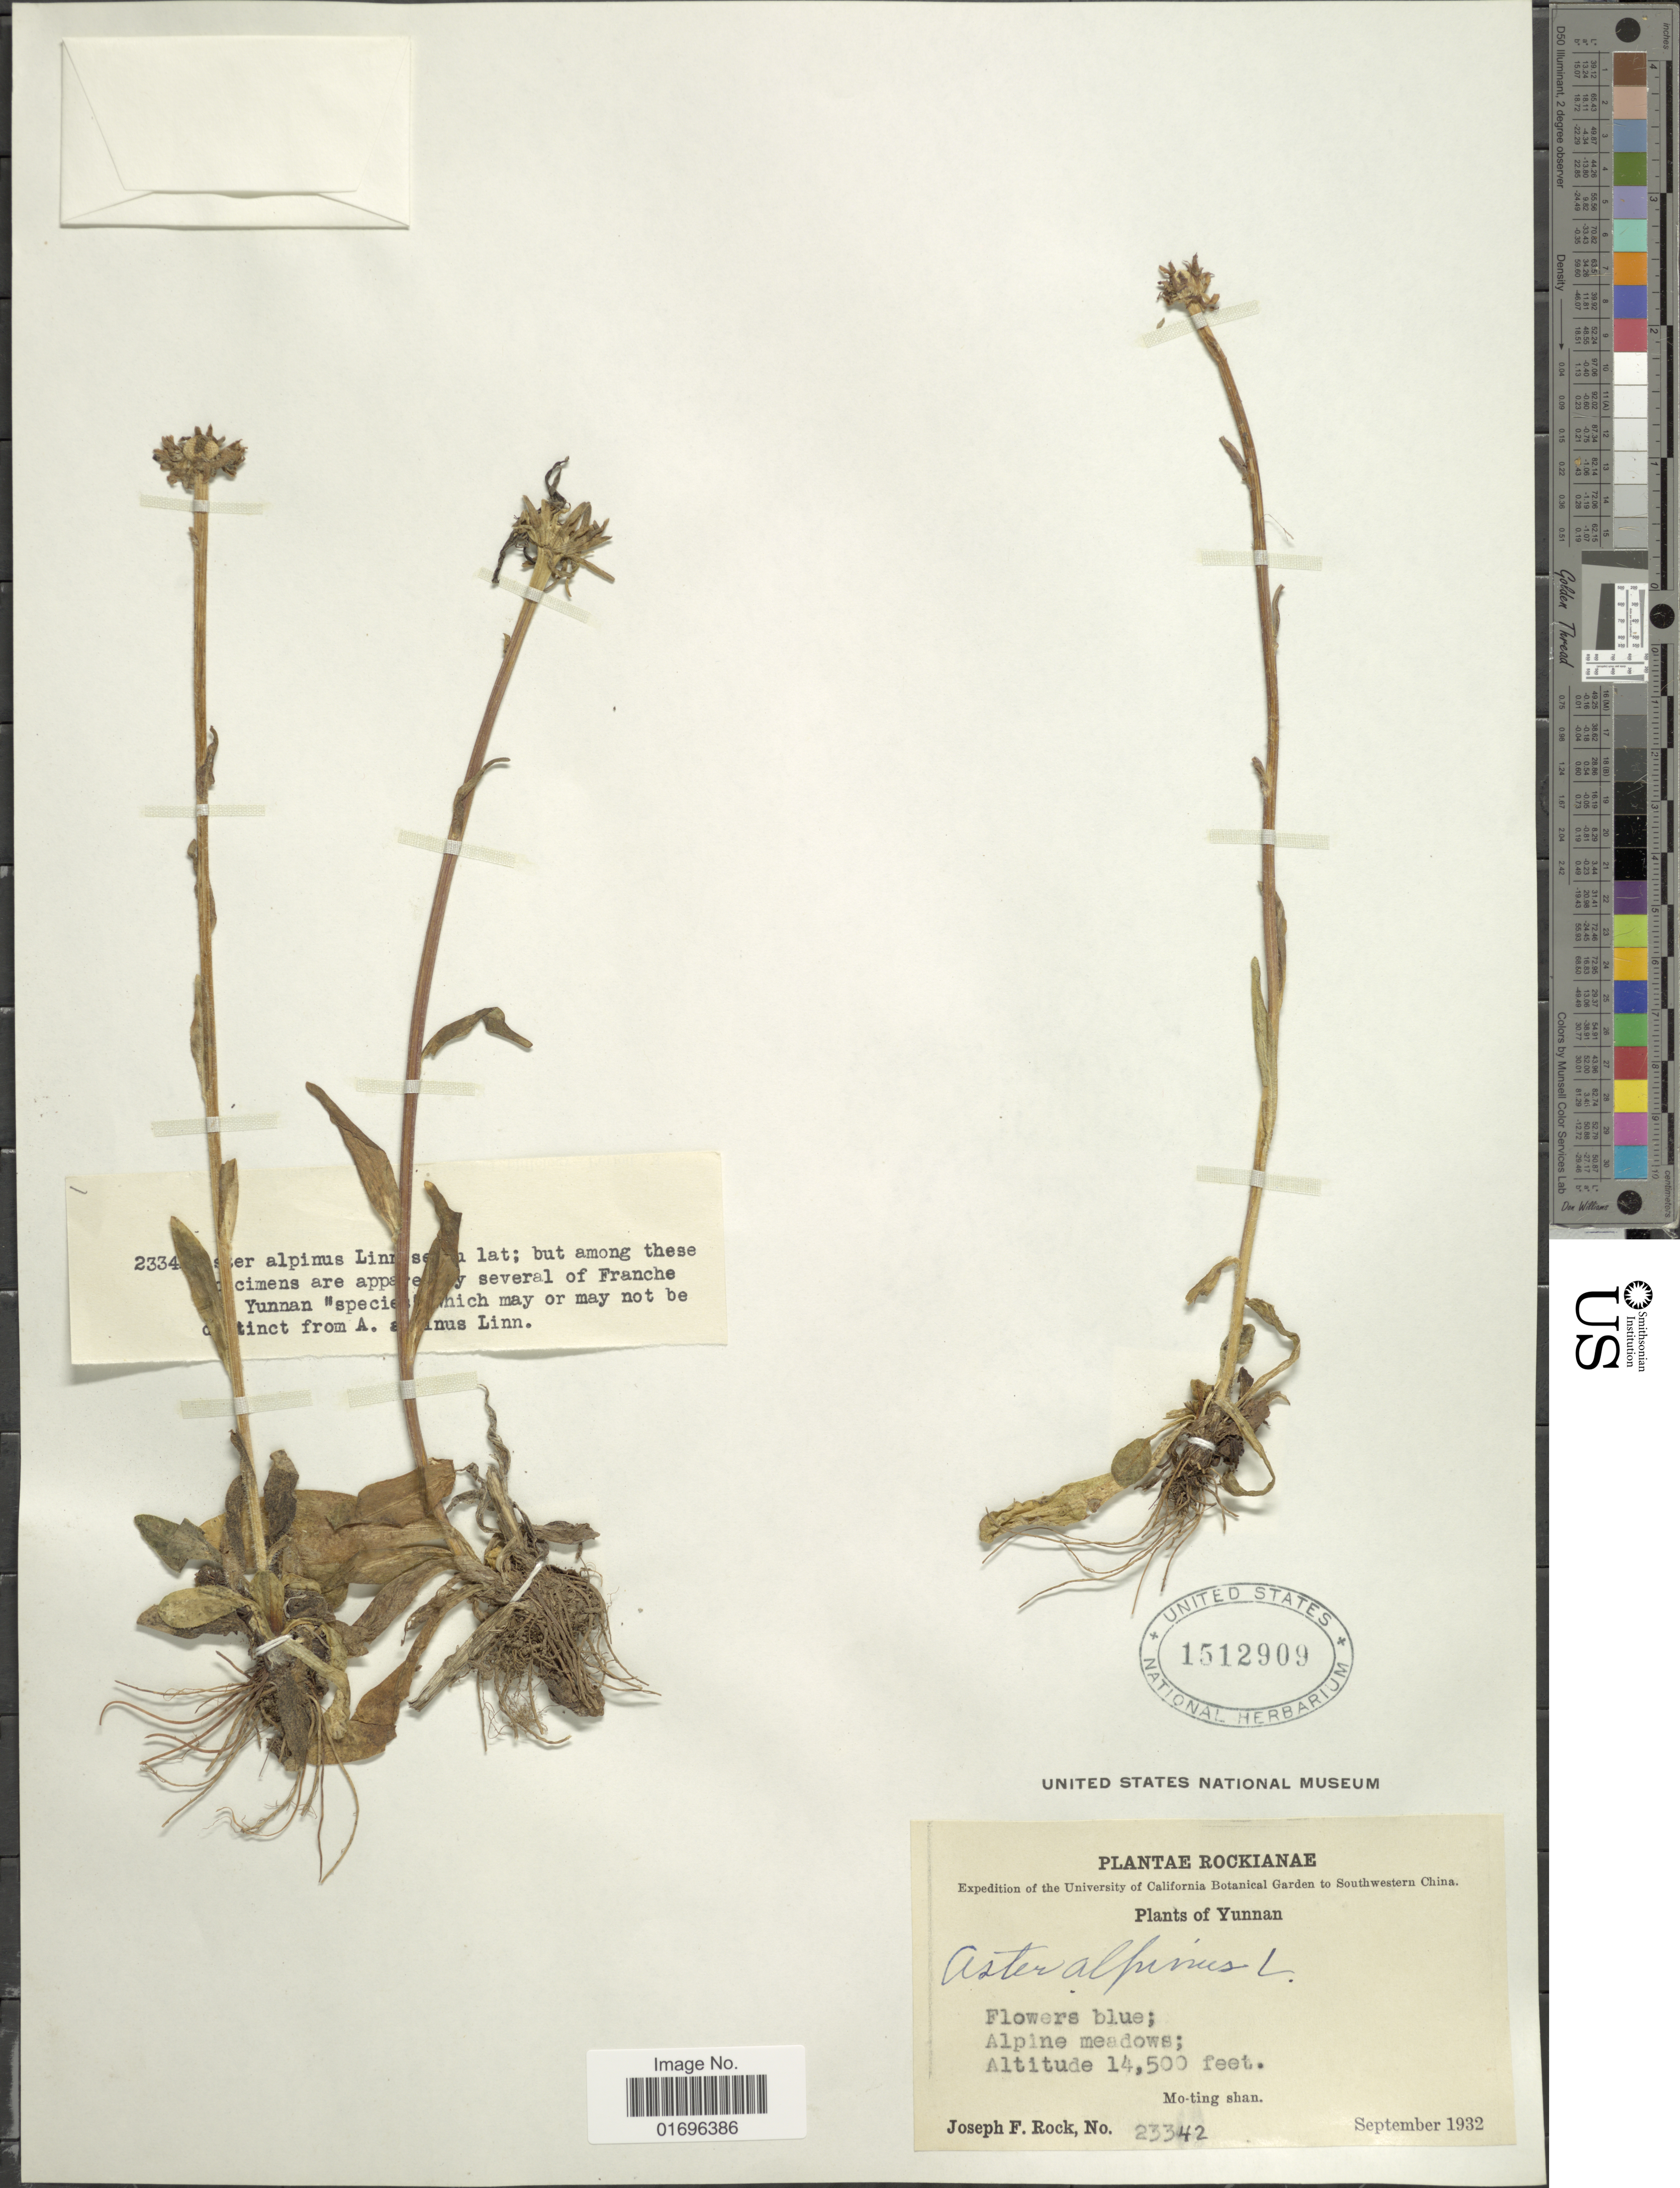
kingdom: Plantae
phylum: Tracheophyta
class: Magnoliopsida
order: Asterales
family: Asteraceae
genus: Aster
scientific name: Aster alpinus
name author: L.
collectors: J. F. Rock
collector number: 23342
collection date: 1932-09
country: China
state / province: Yunnan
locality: Rockianae. Yunnan. Mo-ting shan.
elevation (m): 4420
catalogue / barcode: US 1512909